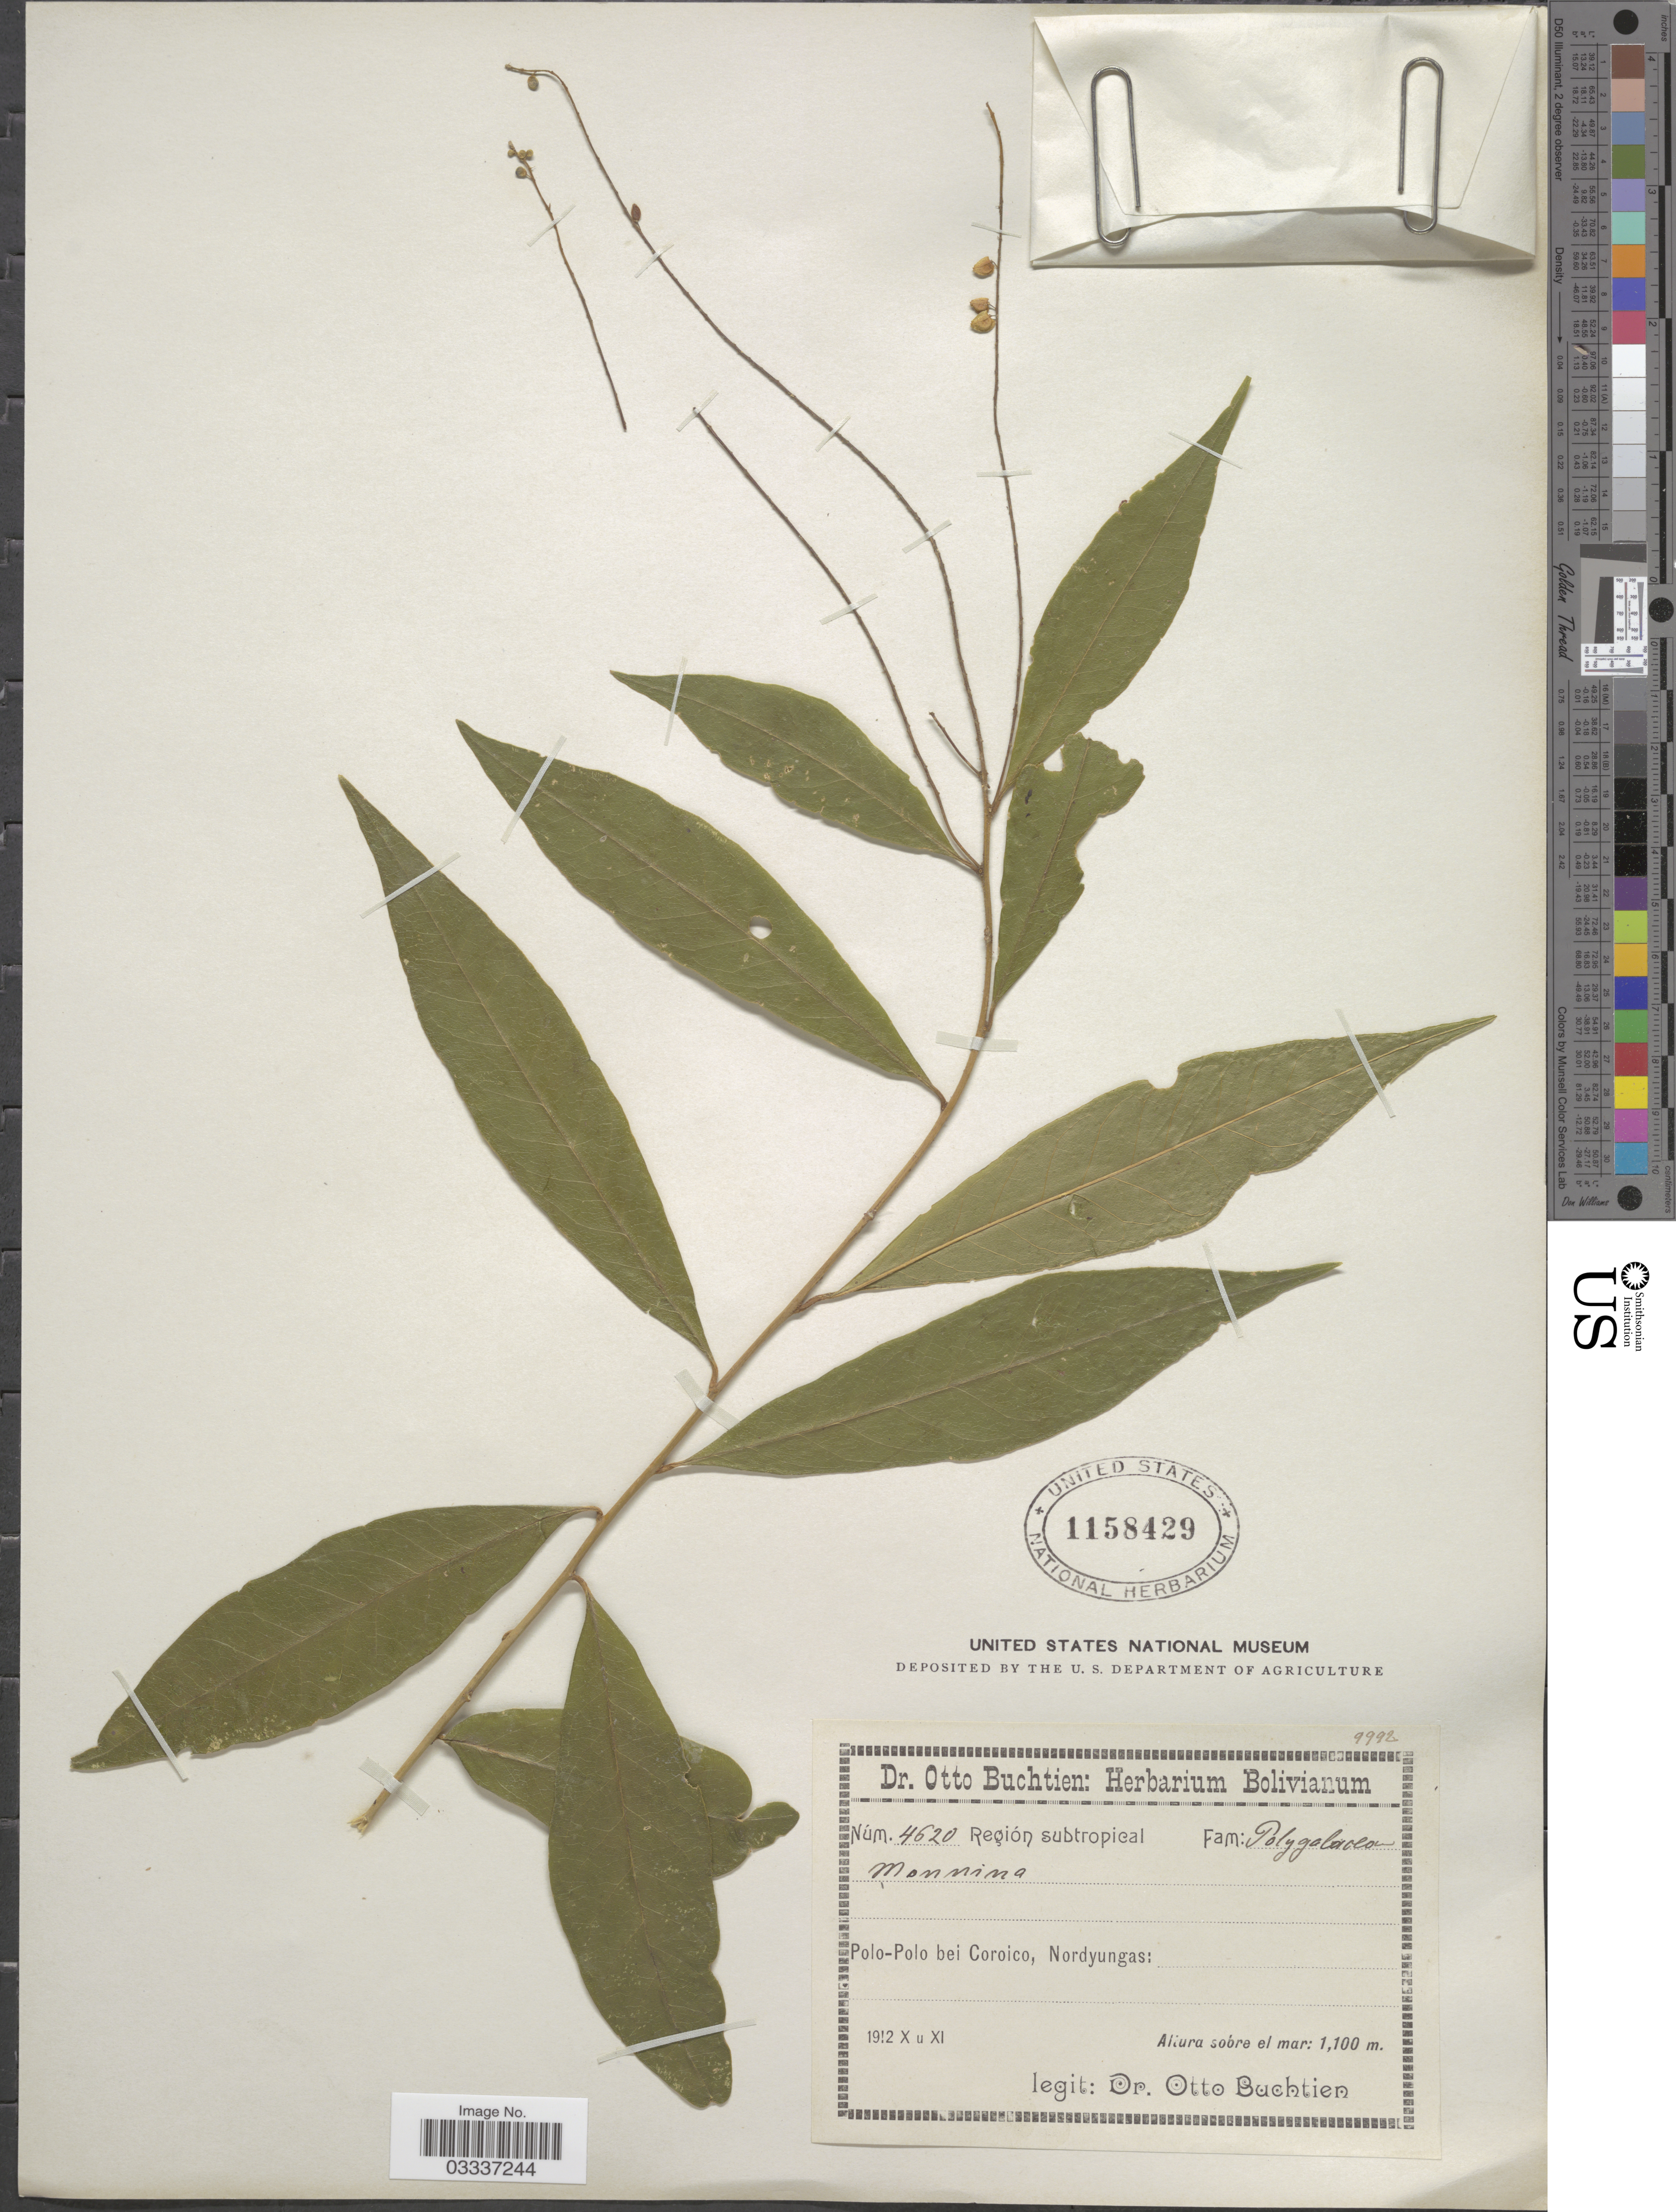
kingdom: Plantae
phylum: Tracheophyta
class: Magnoliopsida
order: Fabales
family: Polygalaceae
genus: Monnina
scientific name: Monnina boliviana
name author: Chodat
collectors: O. Buchtien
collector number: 4620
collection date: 1912-10/1912-11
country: Bolivia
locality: Región subtropical. Polo-Polo bei Coroico, Nordyungas.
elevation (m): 1100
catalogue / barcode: US 1158429